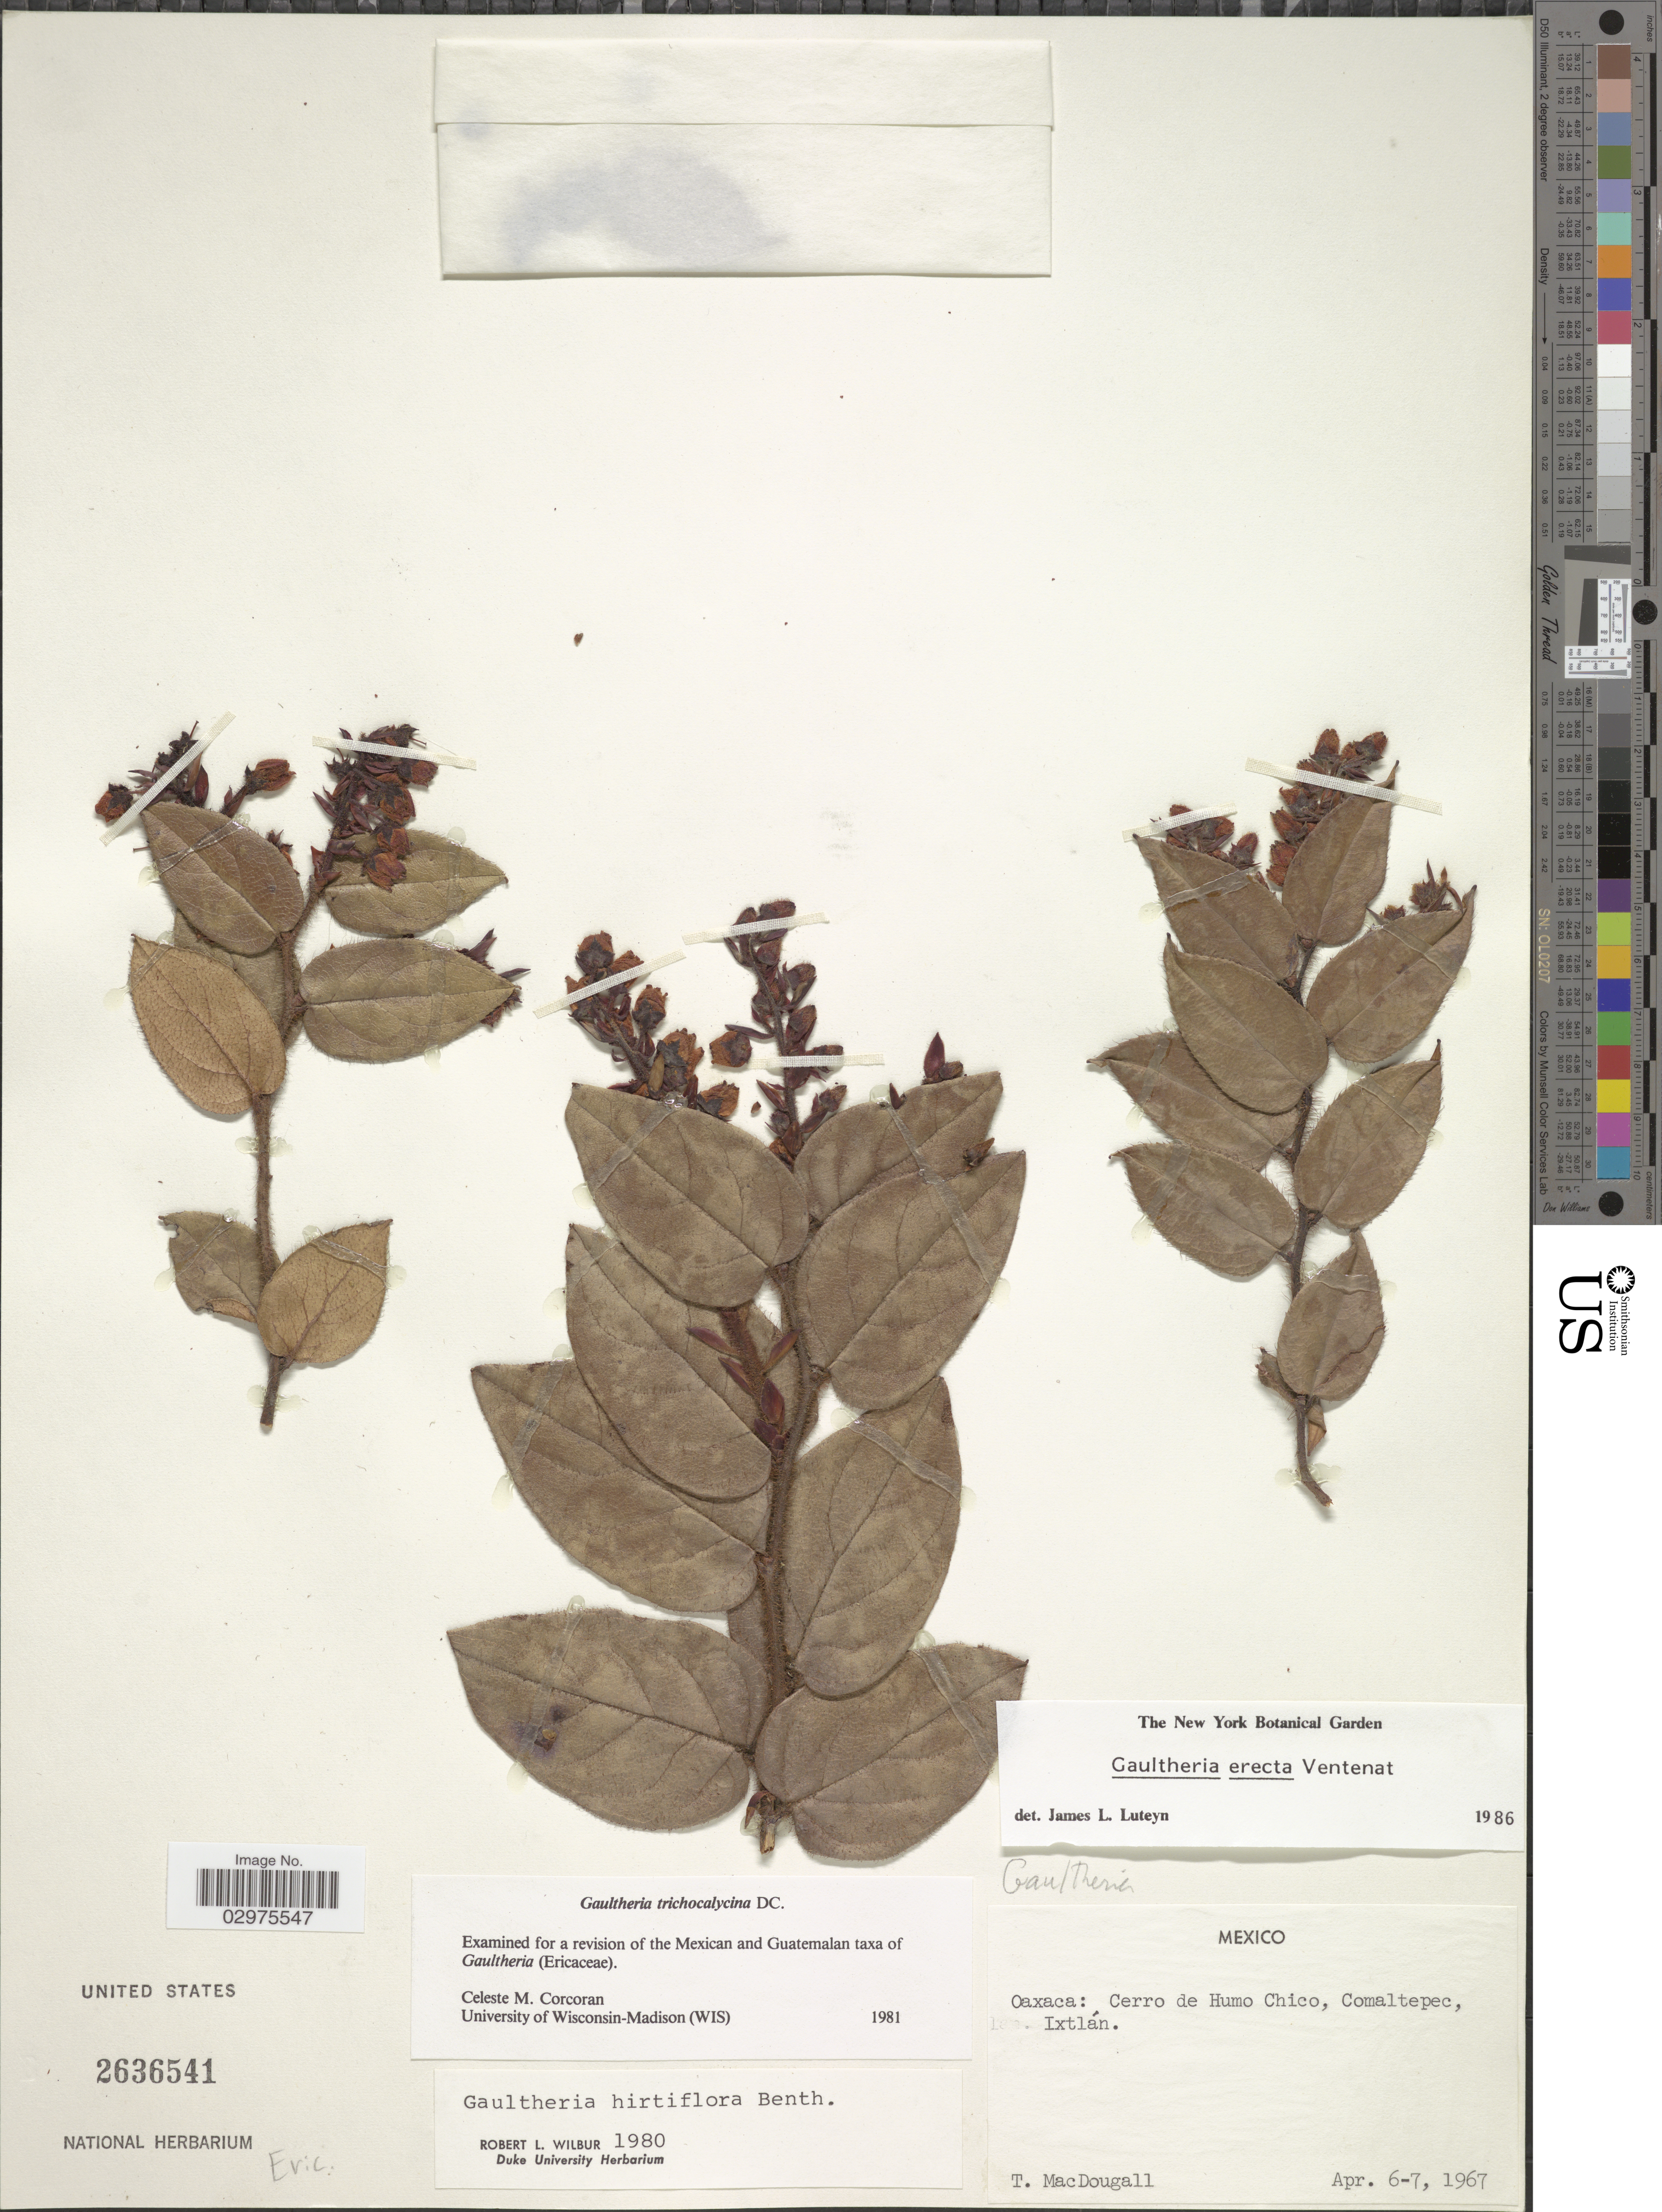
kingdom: Plantae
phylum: Tracheophyta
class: Magnoliopsida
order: Ericales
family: Ericaceae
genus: Gaultheria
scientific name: Gaultheria erecta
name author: Vent.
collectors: T. B. MacDougall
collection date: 1967-04-06/1967-04-07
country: Mexico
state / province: Oaxaca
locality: Cerro de Humo Chico, Comaltepec, Ixtlán.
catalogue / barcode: US 2636541